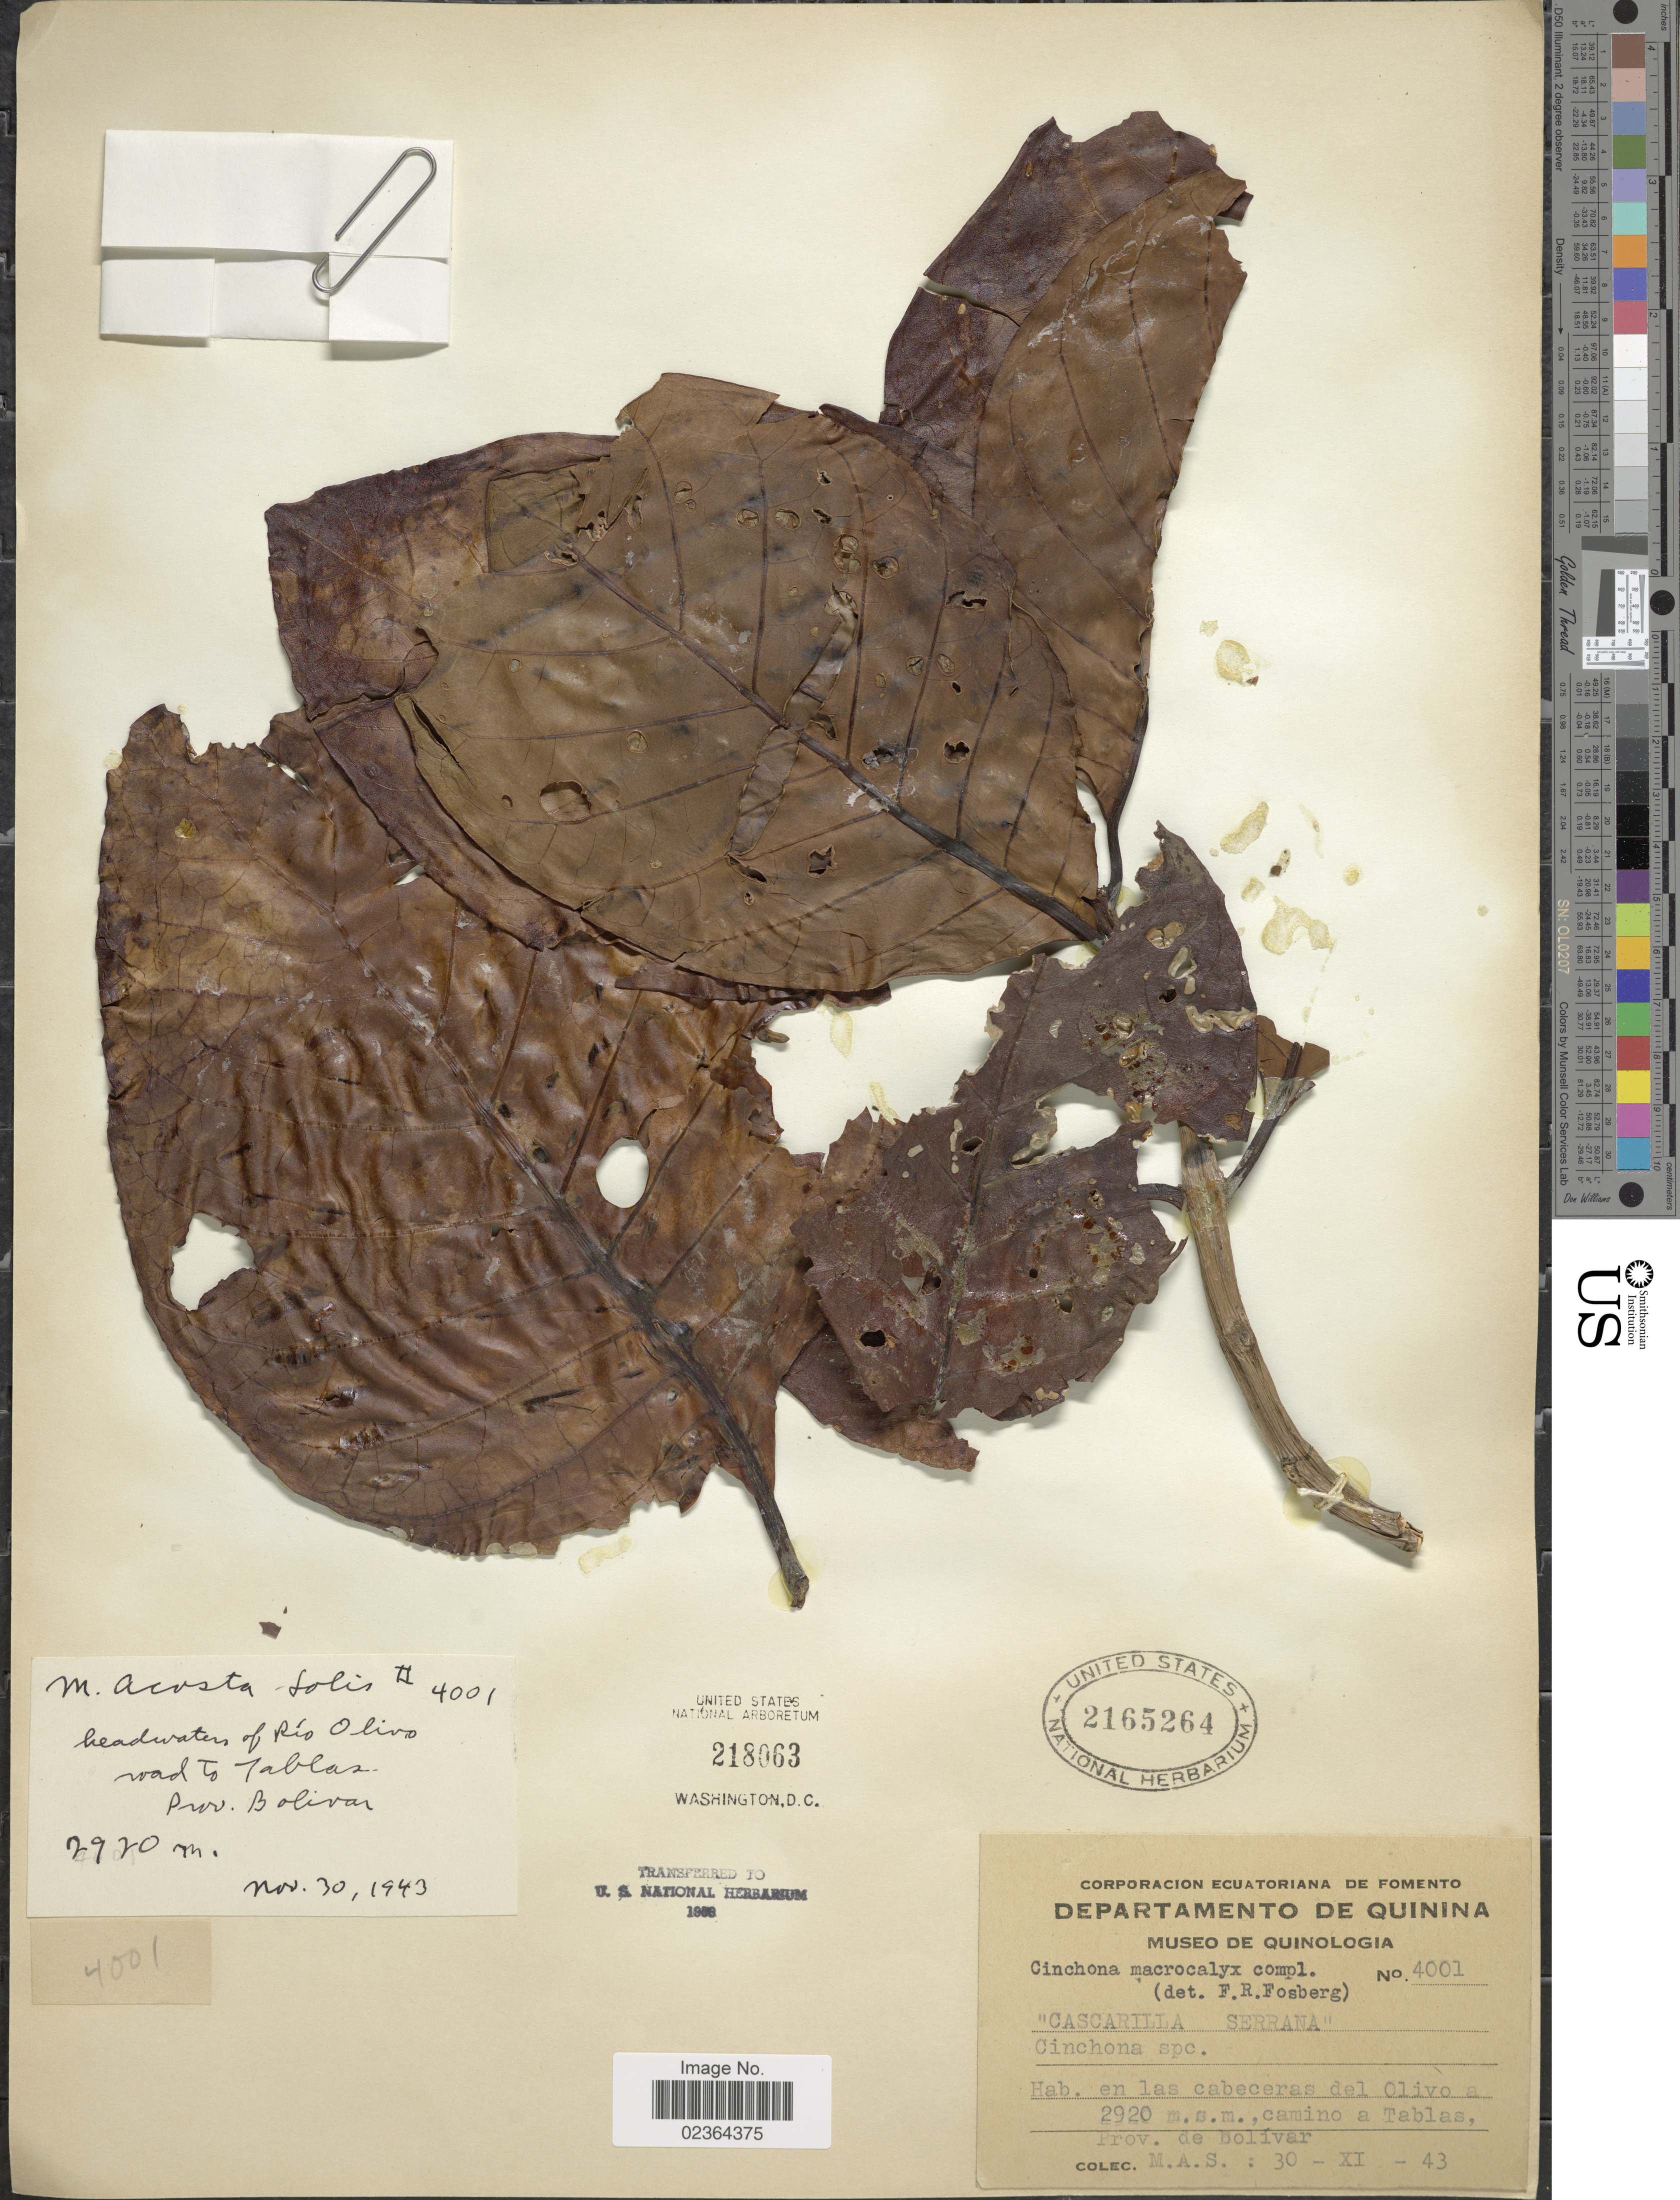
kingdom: Plantae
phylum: Tracheophyta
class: Magnoliopsida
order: Gentianales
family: Rubiaceae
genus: Cinchona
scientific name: Cinchona macrocalyx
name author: Pav. ex DC.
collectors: M. A. S.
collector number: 4001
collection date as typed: Transcribed d/m/y: 30/11/43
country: Ecuador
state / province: Bolívar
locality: en las cabeceras del Olivo, amino a Tablas Prov. de Bolivar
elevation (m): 2920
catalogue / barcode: US 2165264